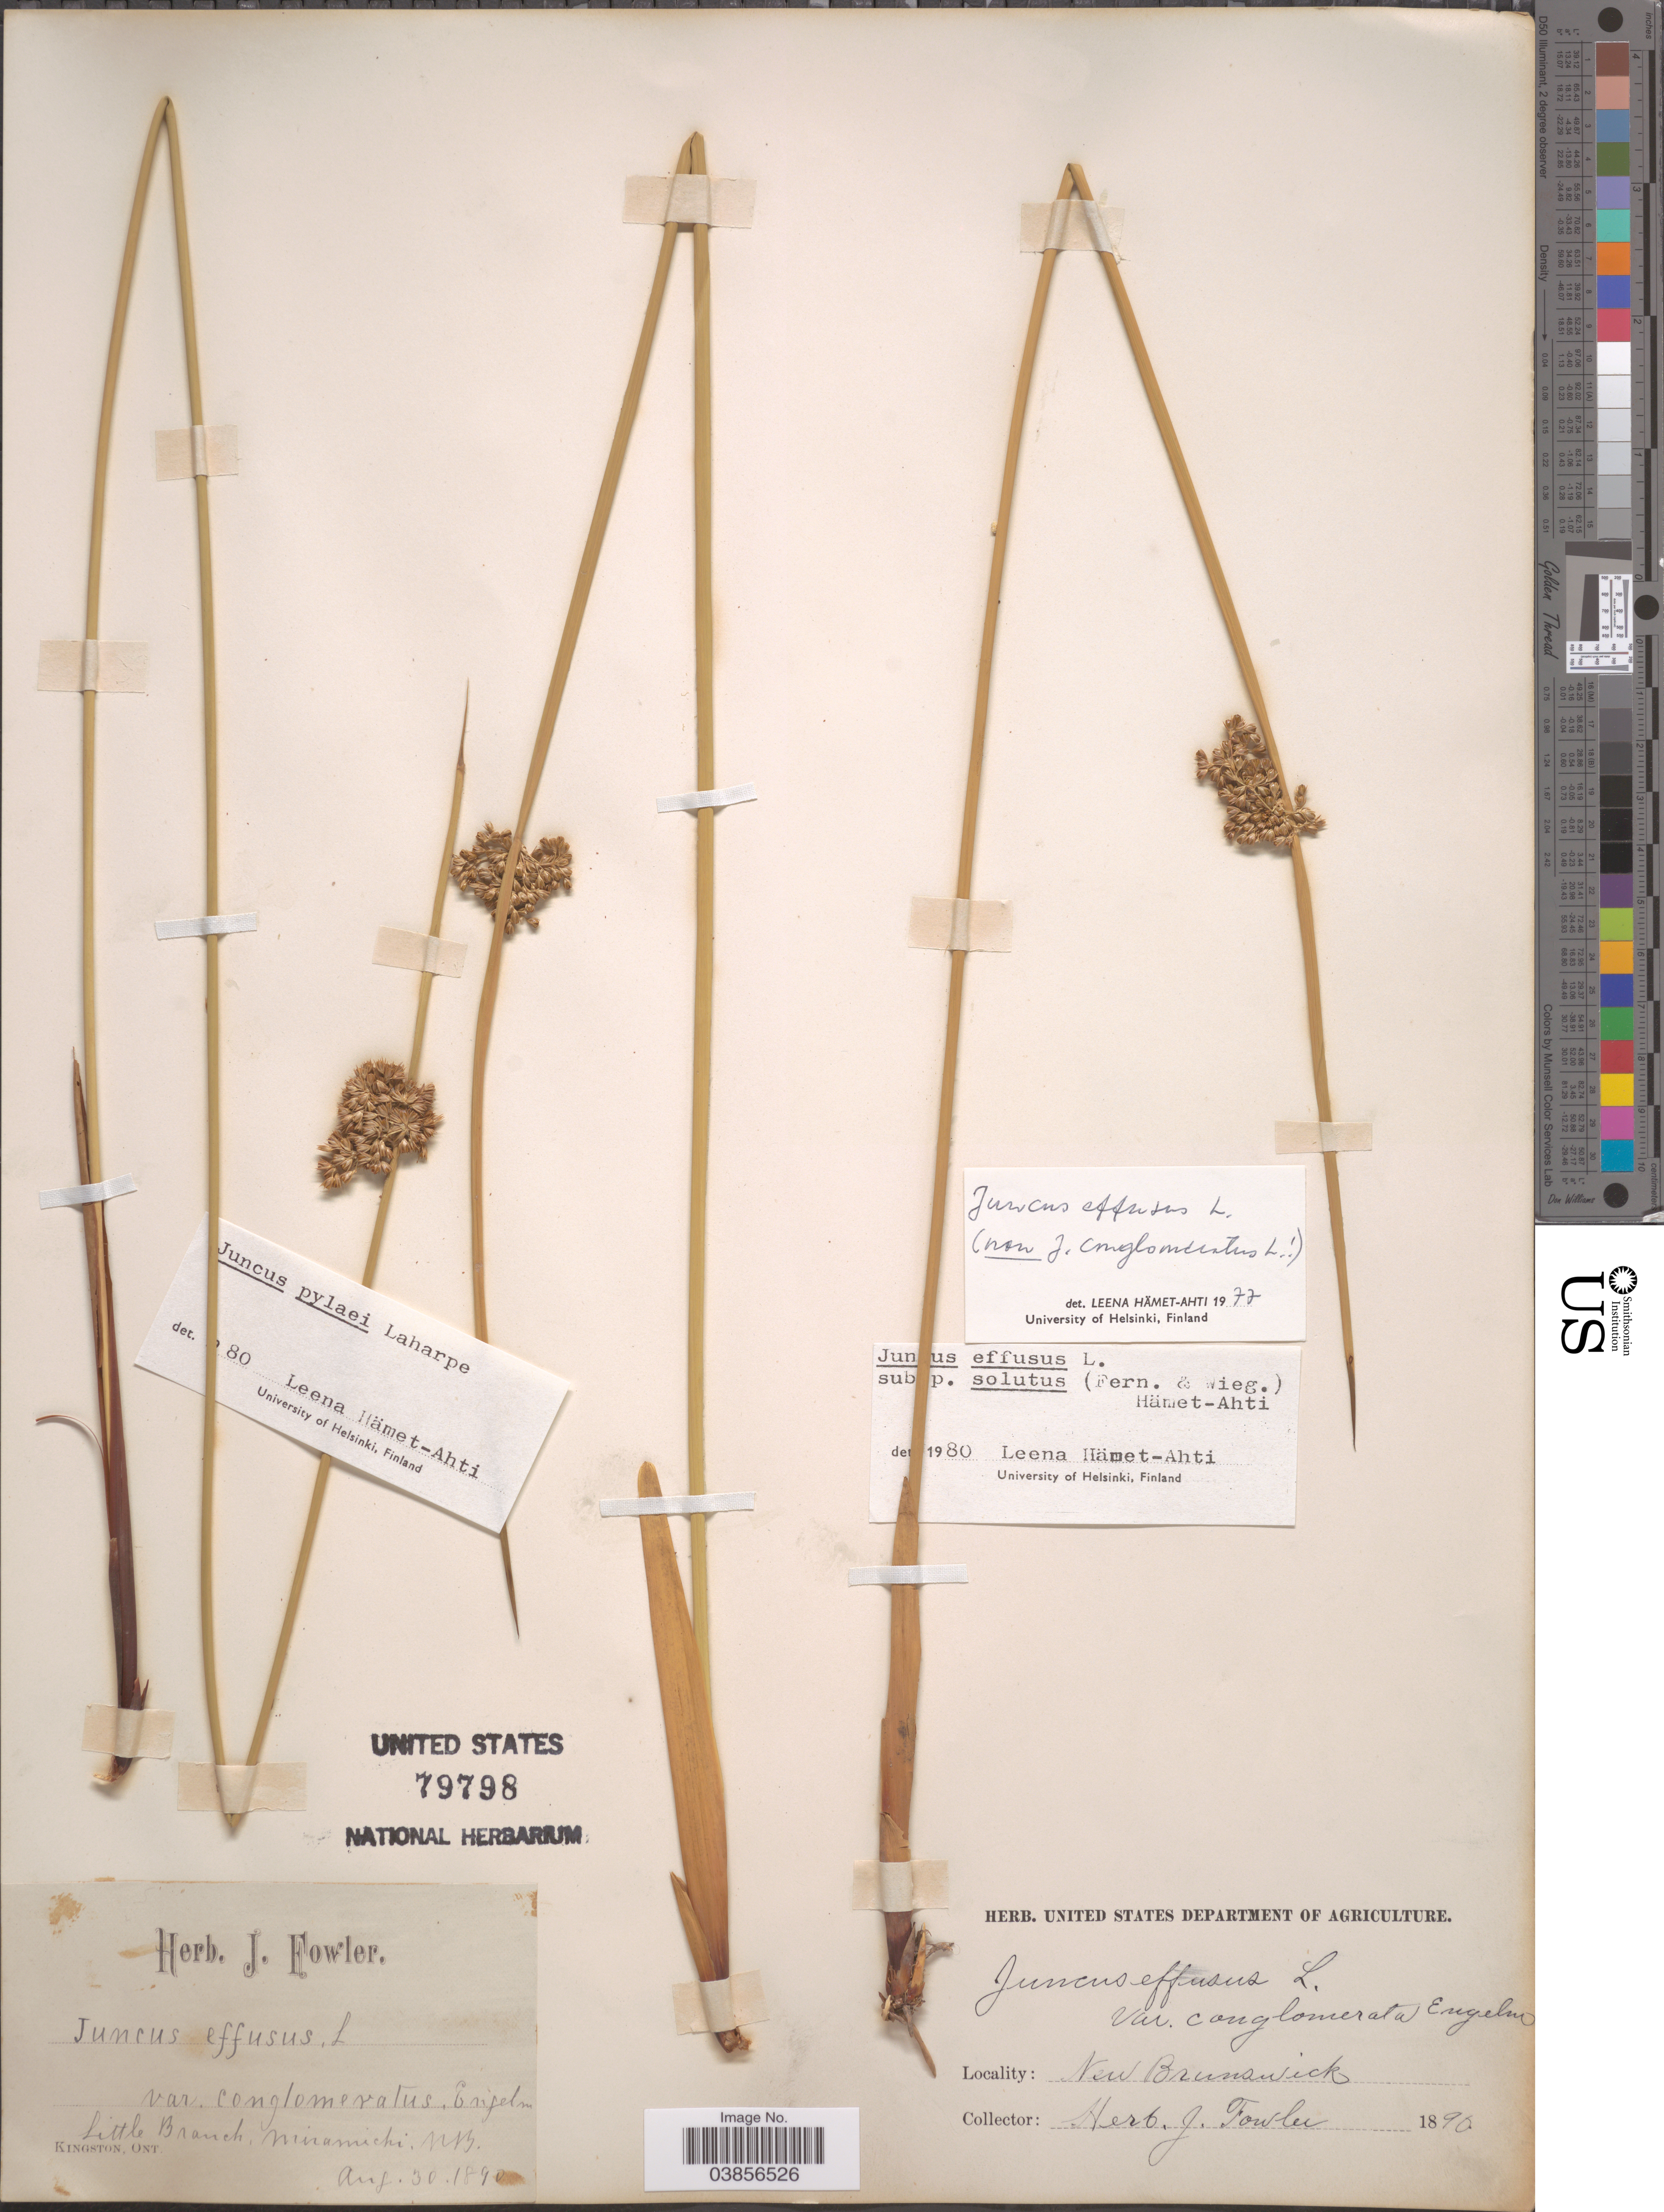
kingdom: Plantae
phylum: Tracheophyta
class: Liliopsida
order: Poales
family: Juncaceae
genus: Juncus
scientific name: Juncus pylaei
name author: Laharpe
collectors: ex herb. J. Fowler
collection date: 1890-08-30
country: Canada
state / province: New Brunswick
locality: Little Branch, Miramichi.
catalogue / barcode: US 79798